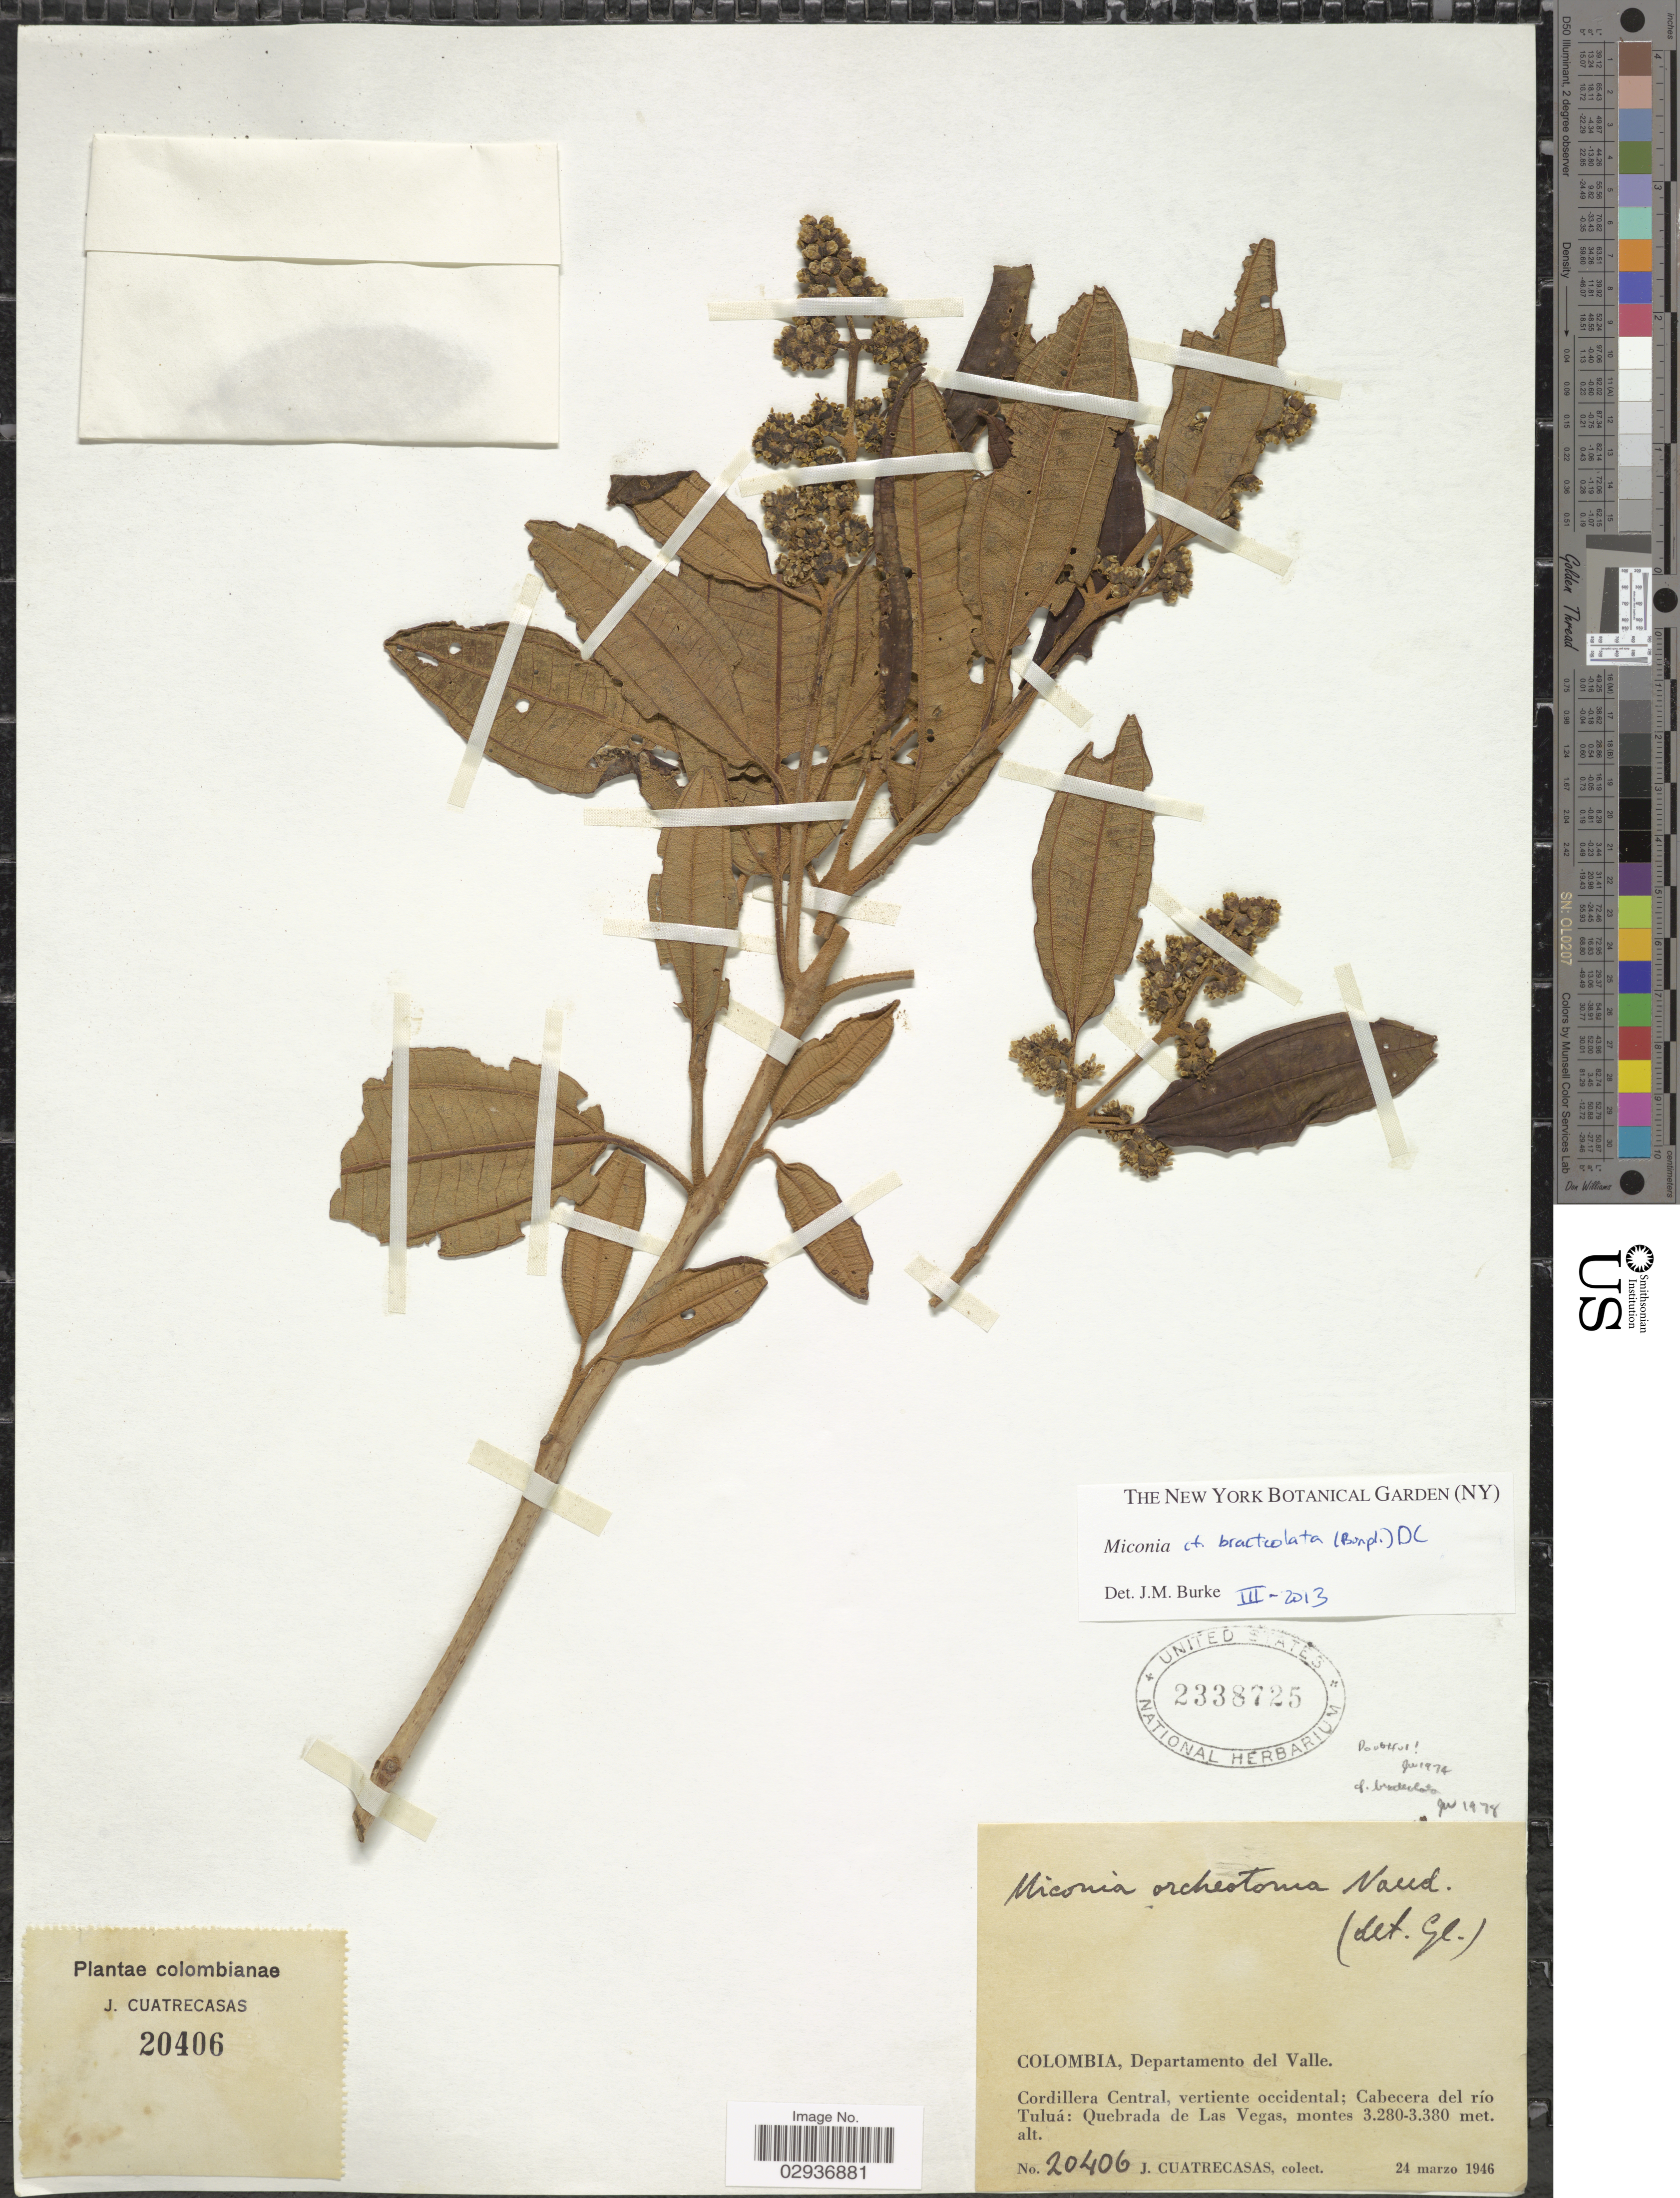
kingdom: Plantae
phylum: Tracheophyta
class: Magnoliopsida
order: Myrtales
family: Melastomataceae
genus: Miconia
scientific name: Miconia bracteolata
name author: (Bonpl.) DC.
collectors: J. Cuatrecasas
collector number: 20406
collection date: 1946-03-24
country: Colombia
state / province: Valle del Cauca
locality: Departamento del Valle. Cordillera Central, vertiente occidental; Cabecera del río Tuluá: Quebrada de Las Vegas.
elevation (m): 3280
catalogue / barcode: US 2338725